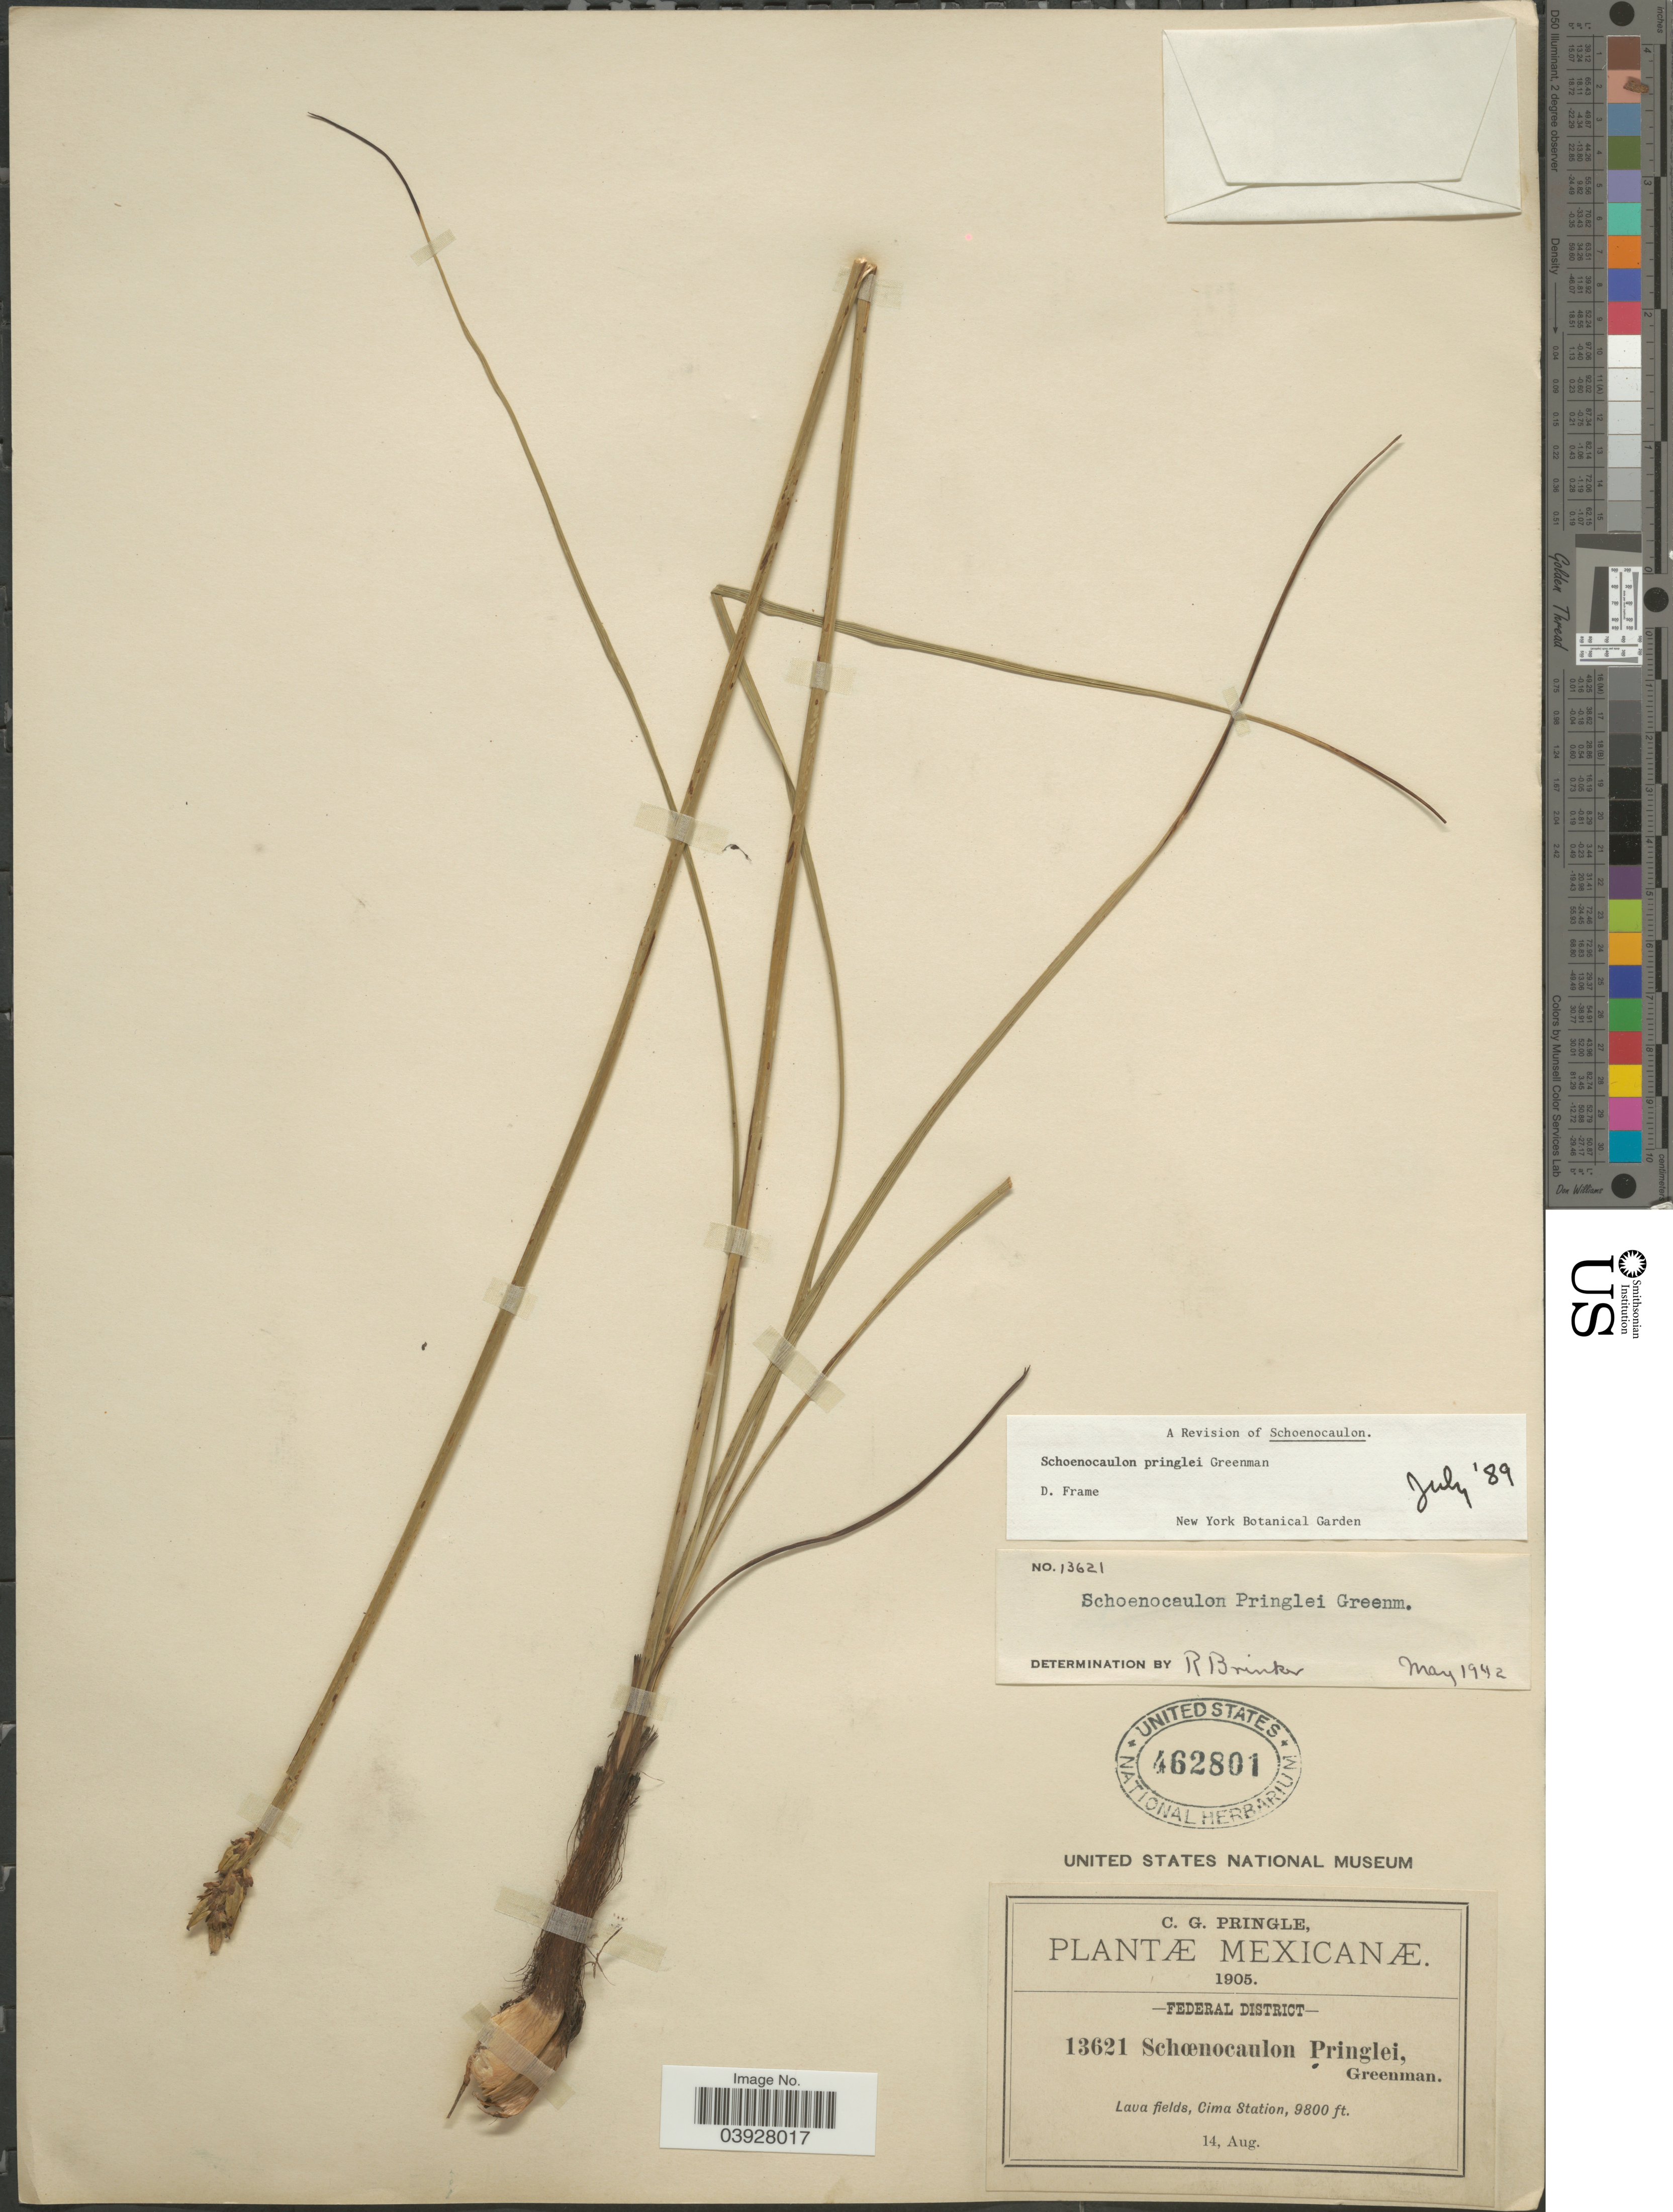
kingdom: Plantae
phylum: Tracheophyta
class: Liliopsida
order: Liliales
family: Melanthiaceae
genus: Schoenocaulon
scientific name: Schoenocaulon pringlei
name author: Greenm.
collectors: C. G. Pringle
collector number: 13621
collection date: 1905-08-14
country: Mexico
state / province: Distrito Federal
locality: Federal District. Lava fields, Cima Station.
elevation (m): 2987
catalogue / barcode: US 462801